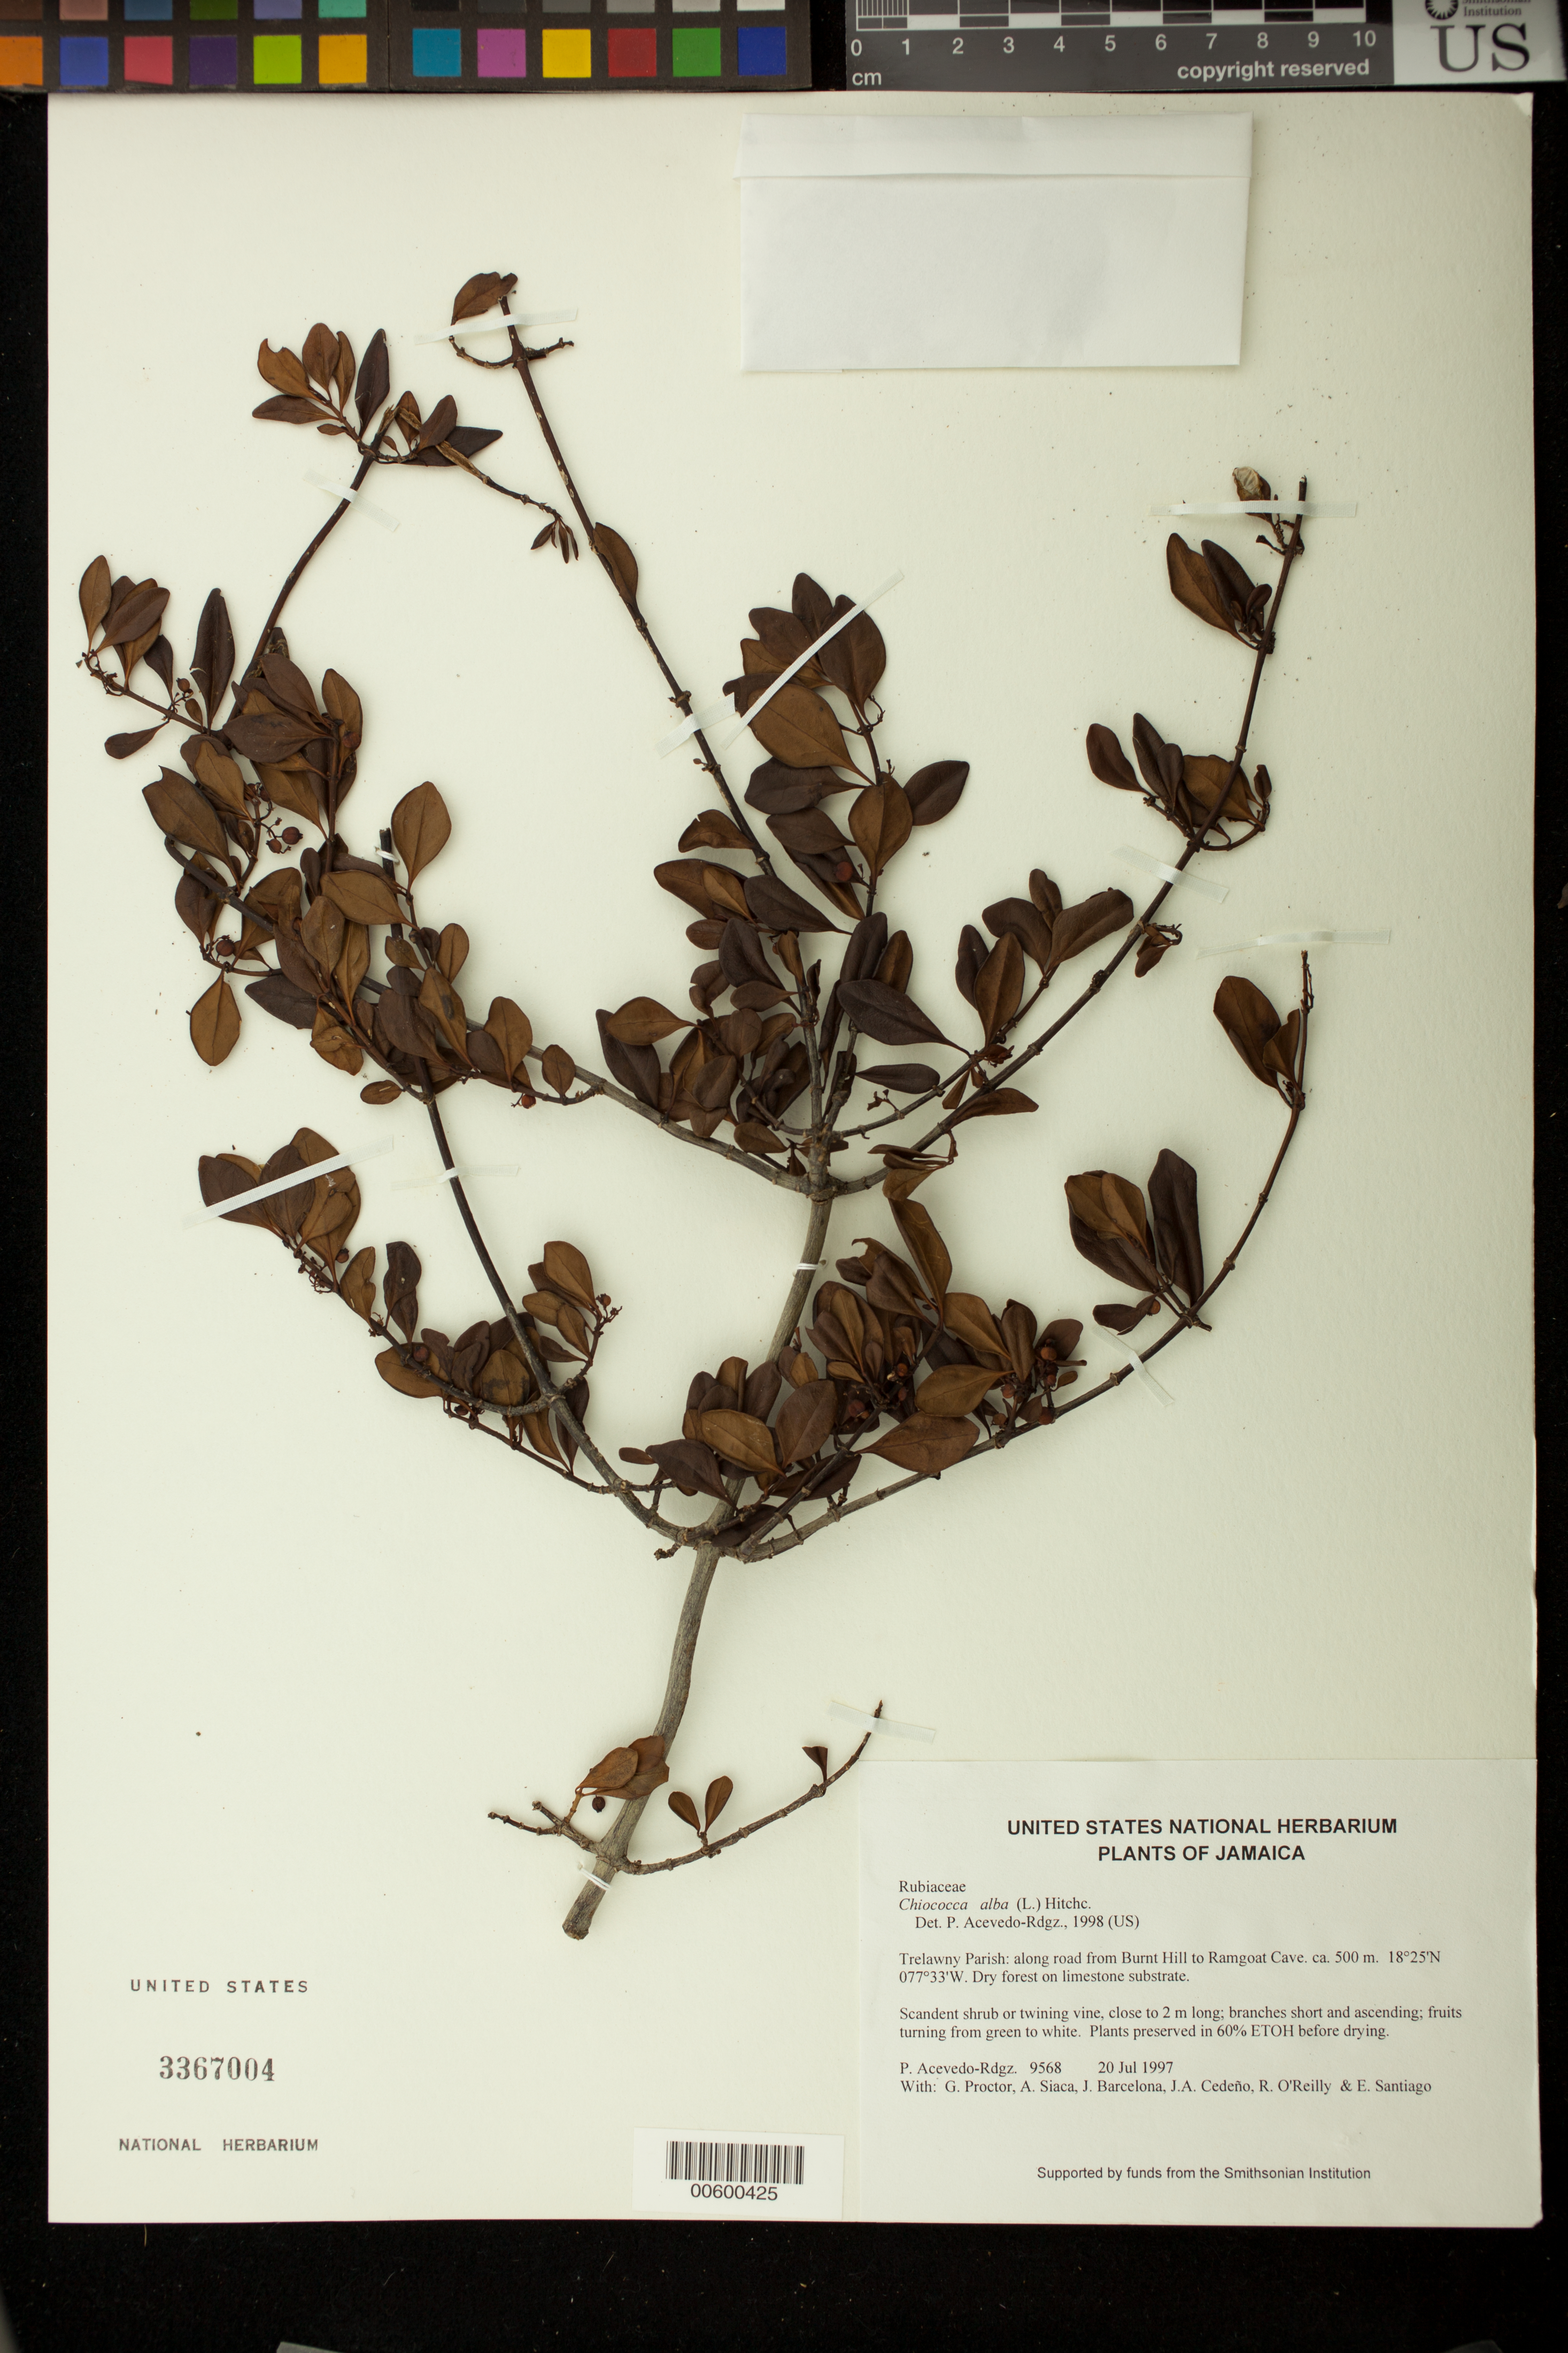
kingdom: Plantae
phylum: Tracheophyta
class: Magnoliopsida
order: Gentianales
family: Rubiaceae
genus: Chiococca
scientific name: Chiococca alba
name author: (L.) Hitchc.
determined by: Acevedo-Rodríguez, P., (BOT), Smithsonian Institution - National Museum of Natural History (UNITED STATES)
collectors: P. Acevedo-Rodr., G. R. Proctor, A. Siaca, J. Barcelona, J. A. Cedeño M. & R. O'Reilly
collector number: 9568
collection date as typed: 20 Jul 1997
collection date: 1997-07-20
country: Jamaica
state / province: Trelawny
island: Jamaica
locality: Trelawny Parish: along road from Burnt Hill to Ramgoat Cave.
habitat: Dry forest on limestone substrate.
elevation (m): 500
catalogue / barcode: US 3367004